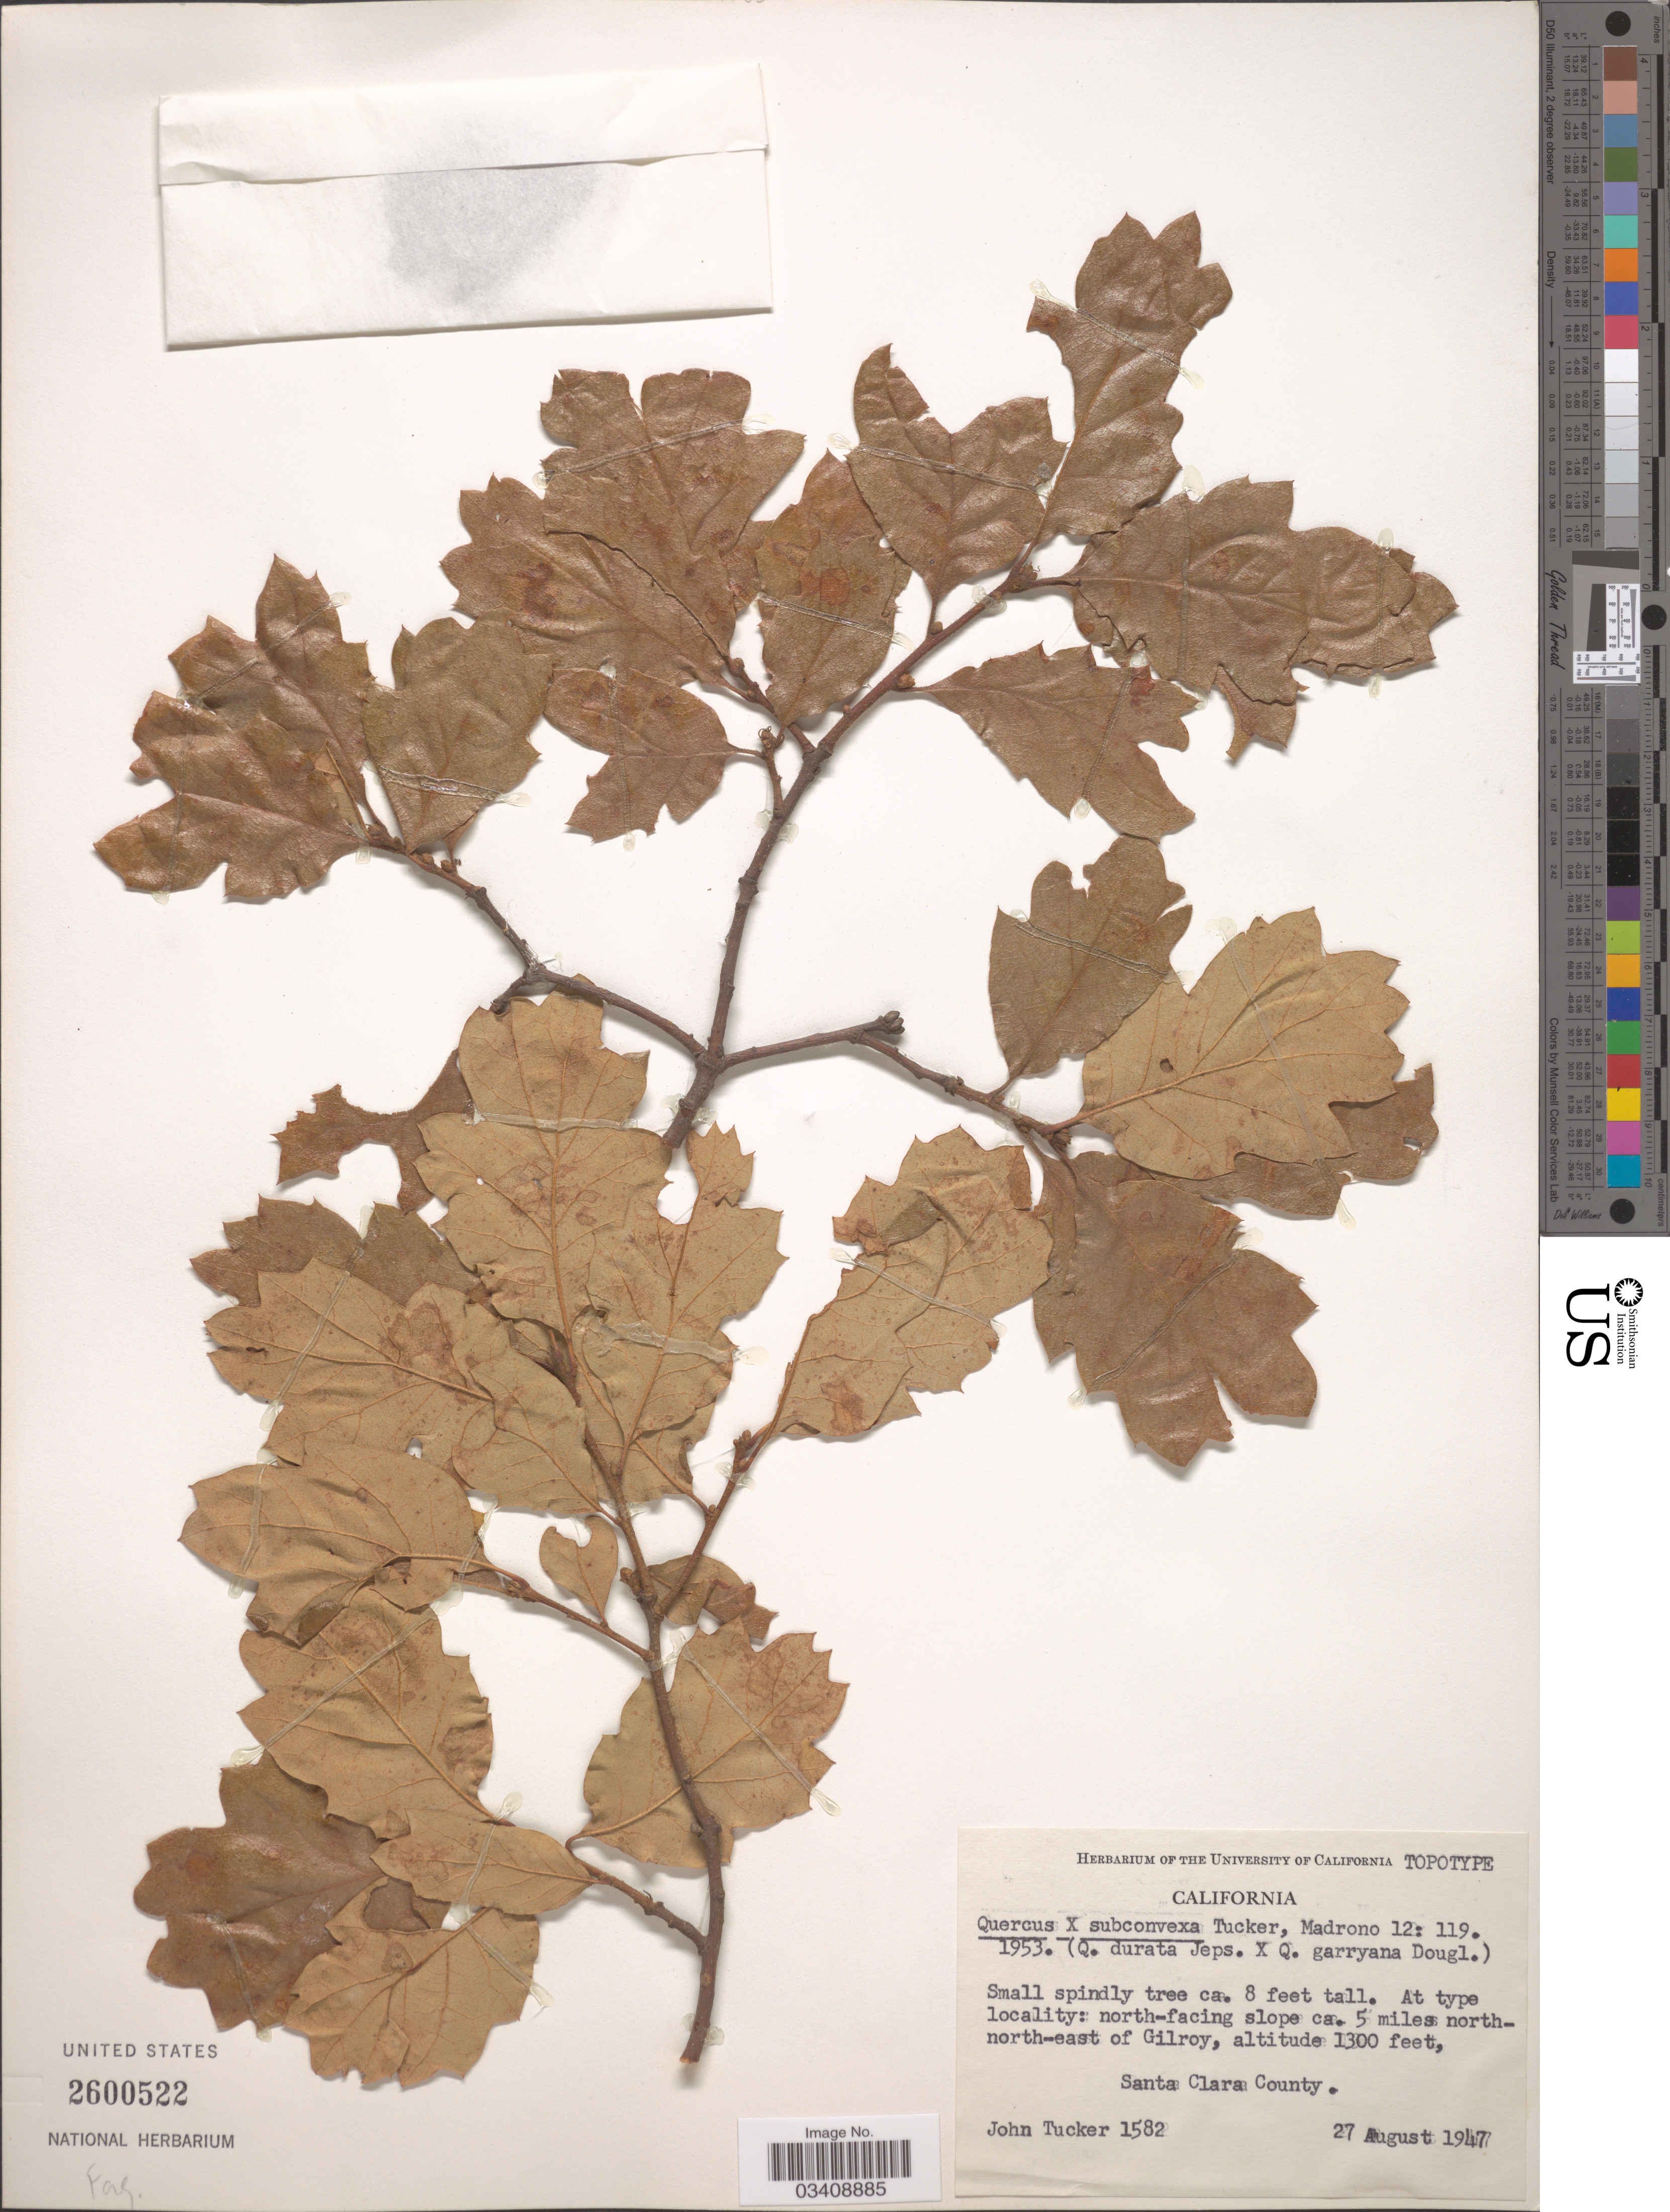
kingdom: Plantae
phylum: Tracheophyta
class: Magnoliopsida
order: Fagales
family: Fagaceae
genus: Quercus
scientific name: Quercus x subconvexa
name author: J.M. Tucker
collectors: J. M. Tucker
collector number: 1582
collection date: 1947-08-27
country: United States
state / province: California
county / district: Santa Clara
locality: North-facing slope ca. 5 miles north-north-east of Gilroy. Santa Clara County.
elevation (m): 396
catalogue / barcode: US 2600522